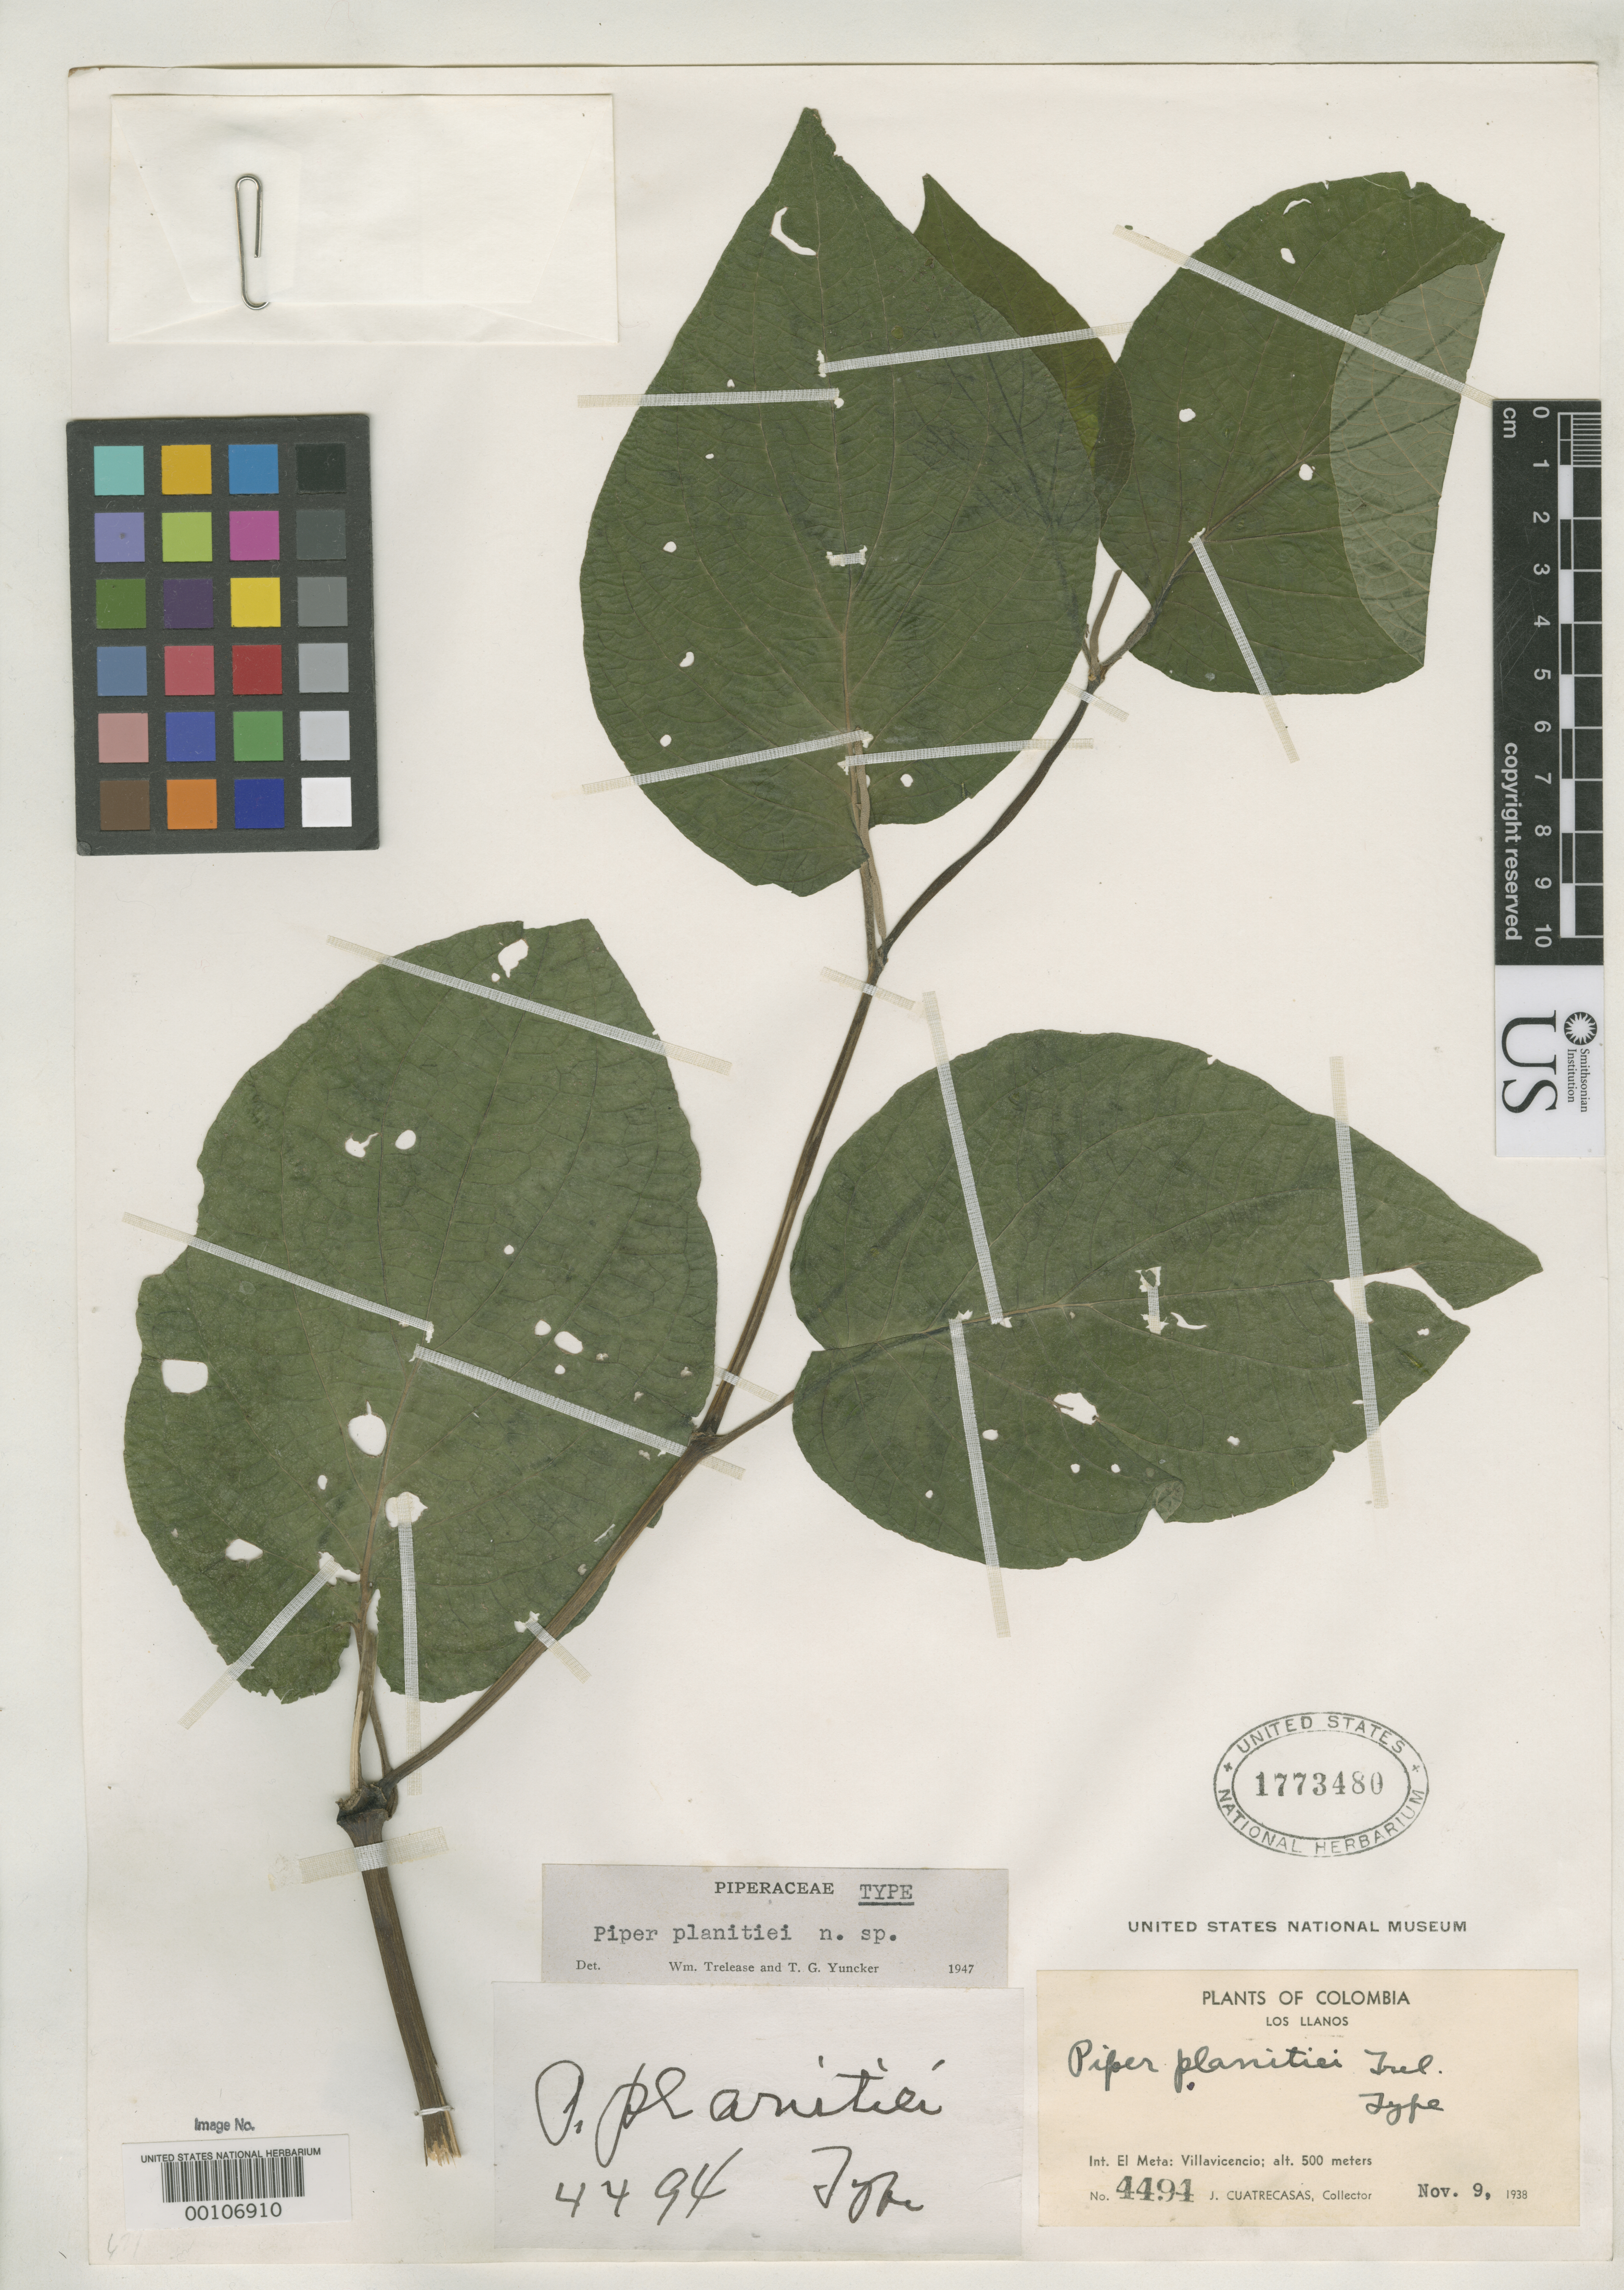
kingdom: Plantae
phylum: Tracheophyta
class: Magnoliopsida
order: Piperales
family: Piperaceae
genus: Piper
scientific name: Piper planitiei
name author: Trel. & Yunck.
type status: Holotype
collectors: J. Cuatrecasas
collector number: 4494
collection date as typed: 09 Nov 1938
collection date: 1938-11-09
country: Colombia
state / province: Meta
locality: Villa Vicencia.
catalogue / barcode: US 1773480